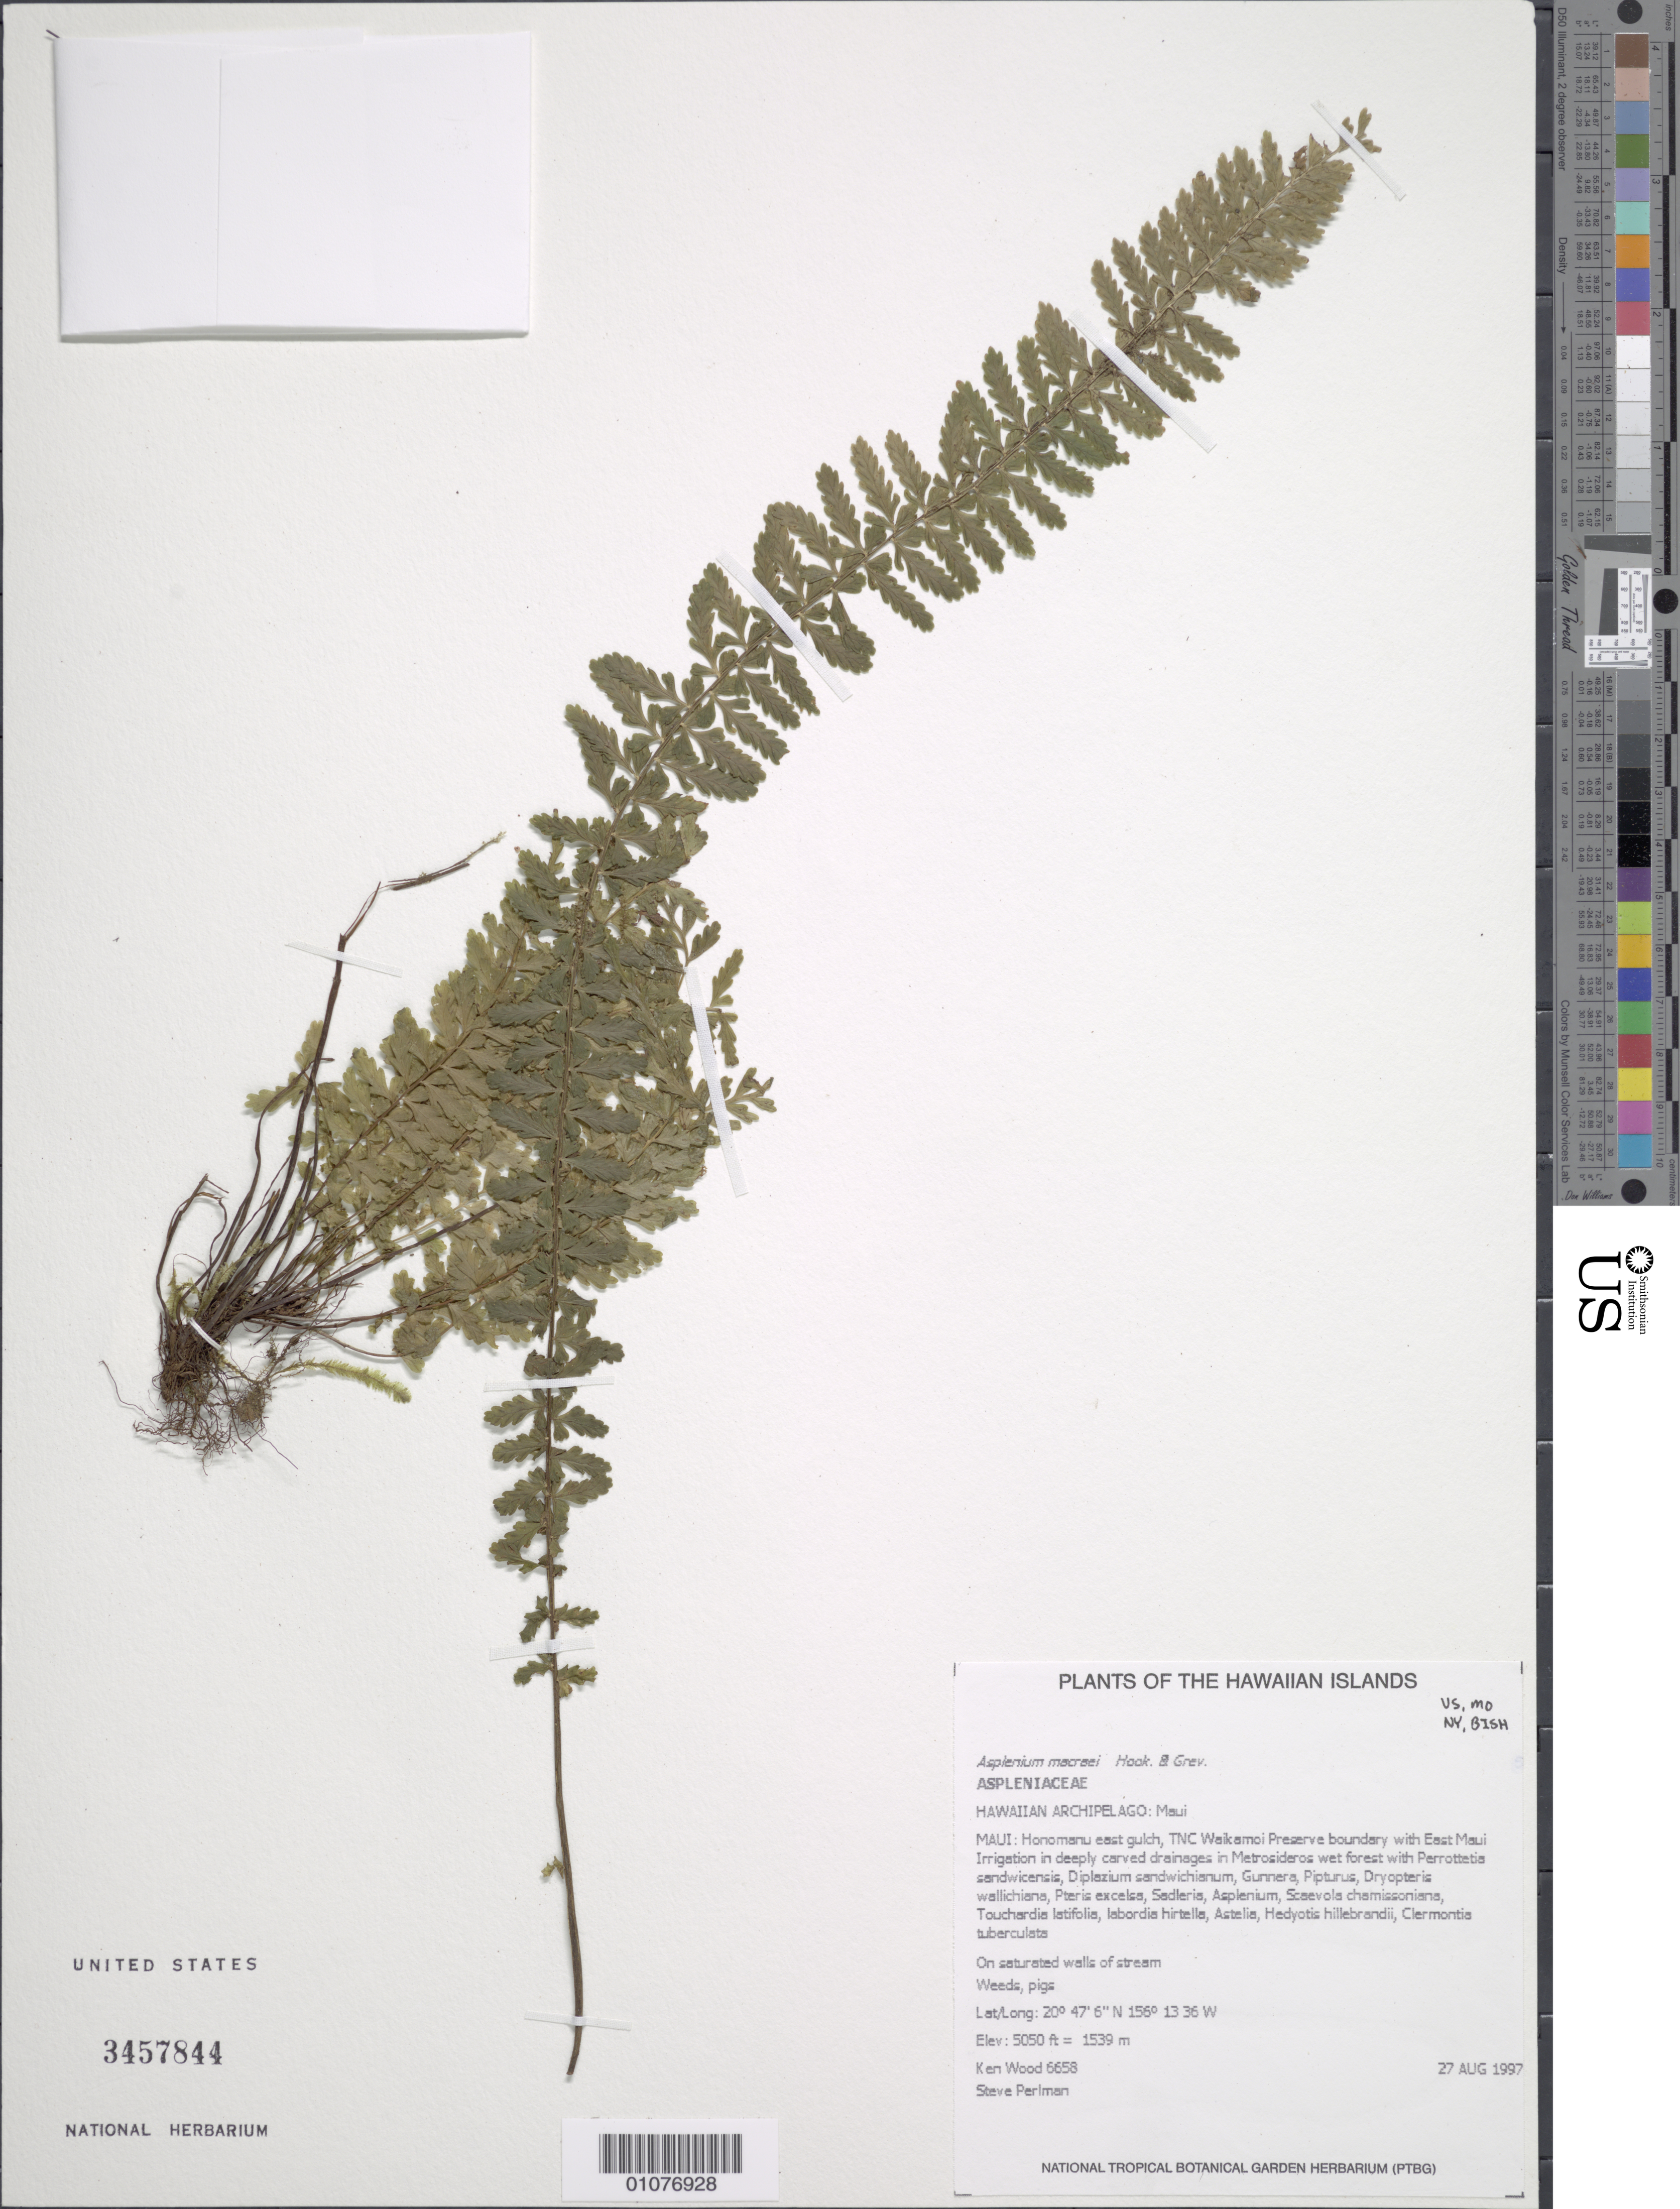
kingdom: Plantae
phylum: Tracheophyta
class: Polypodiopsida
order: Polypodiales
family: Aspleniaceae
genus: Asplenium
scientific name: Asplenium macraei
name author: Hook. & Grev.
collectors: K. R. Wood & S. P. Perlman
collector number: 6658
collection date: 1997-08-27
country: United States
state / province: Hawaii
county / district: Maui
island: Maui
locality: Honomanu E gulch, TNC Waikamoi Preserve boundary w/ E Maui Irrigation in deeply carved drainages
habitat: On saturated walls of stream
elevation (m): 1539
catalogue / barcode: US 3457844